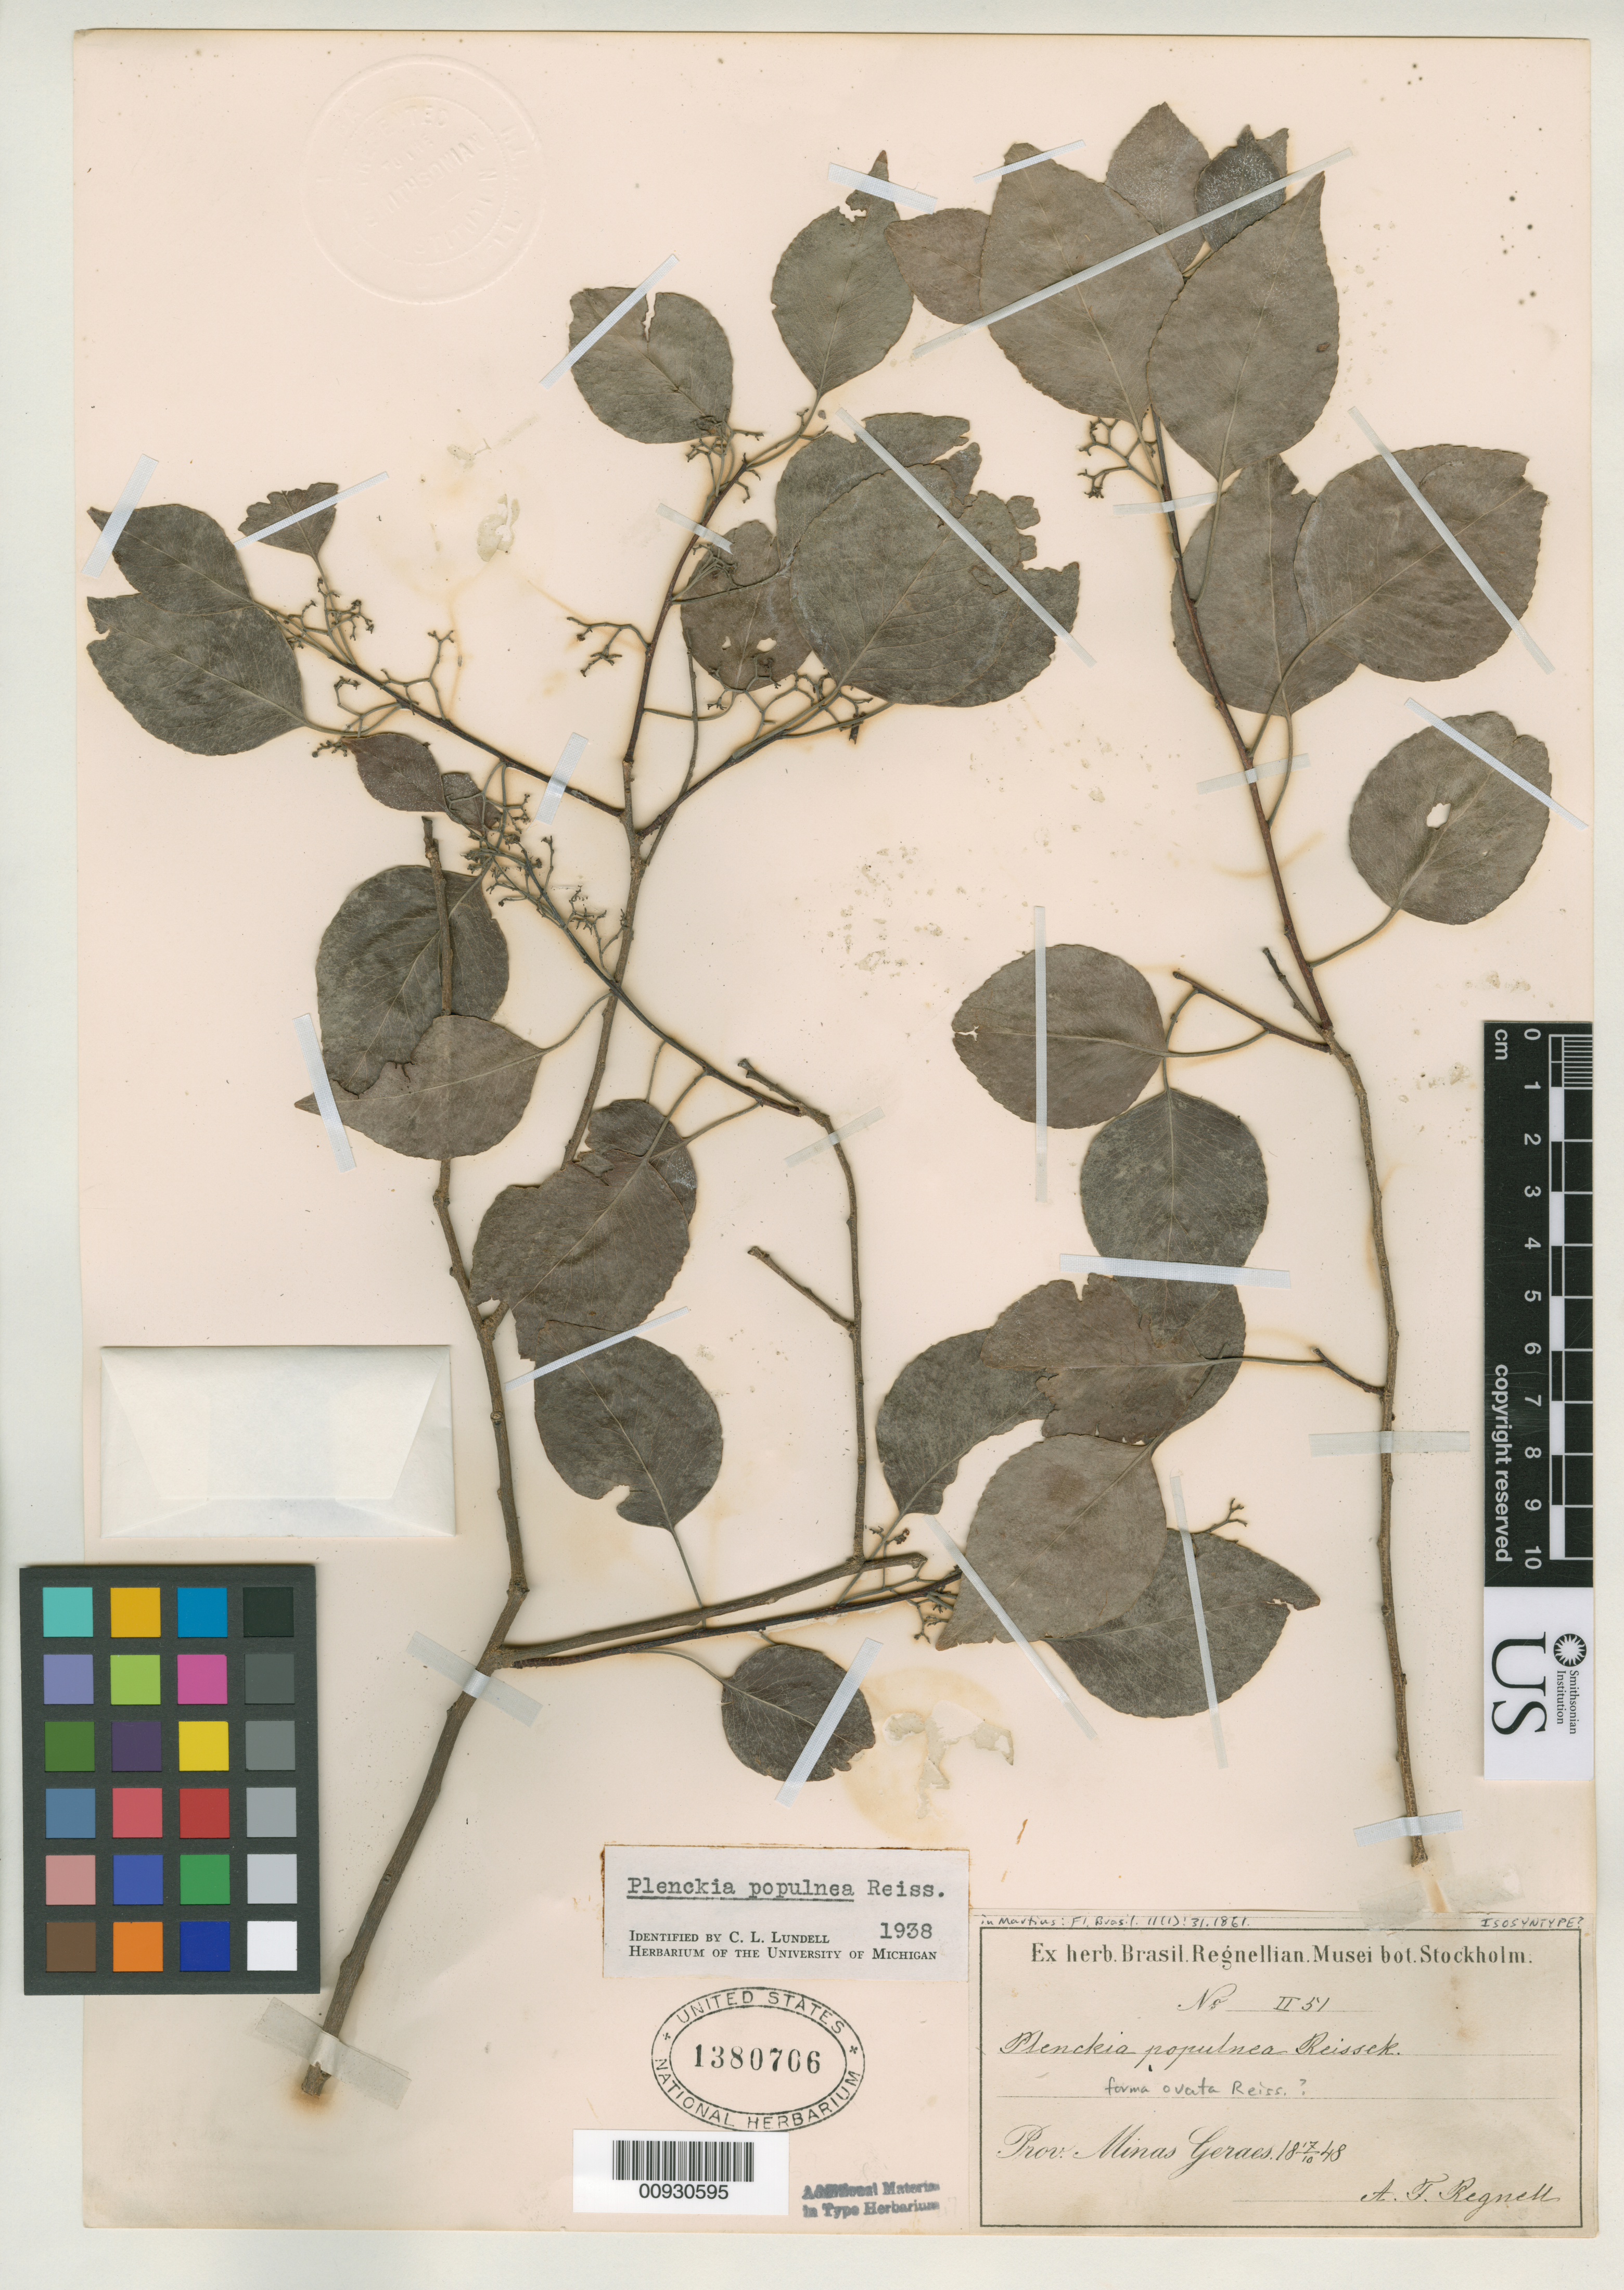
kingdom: Plantae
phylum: Tracheophyta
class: Magnoliopsida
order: Celastrales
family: Celastraceae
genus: Plenckia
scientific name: Plenckia populnea f. ovata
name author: Reissek in Mart.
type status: Isosyntype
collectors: A. F. Regnell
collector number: Regn. Hb. Ser. II, 51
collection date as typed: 17 Oct 1848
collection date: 1848-10-17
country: Brazil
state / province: Minas Gerais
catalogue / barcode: US 1380706